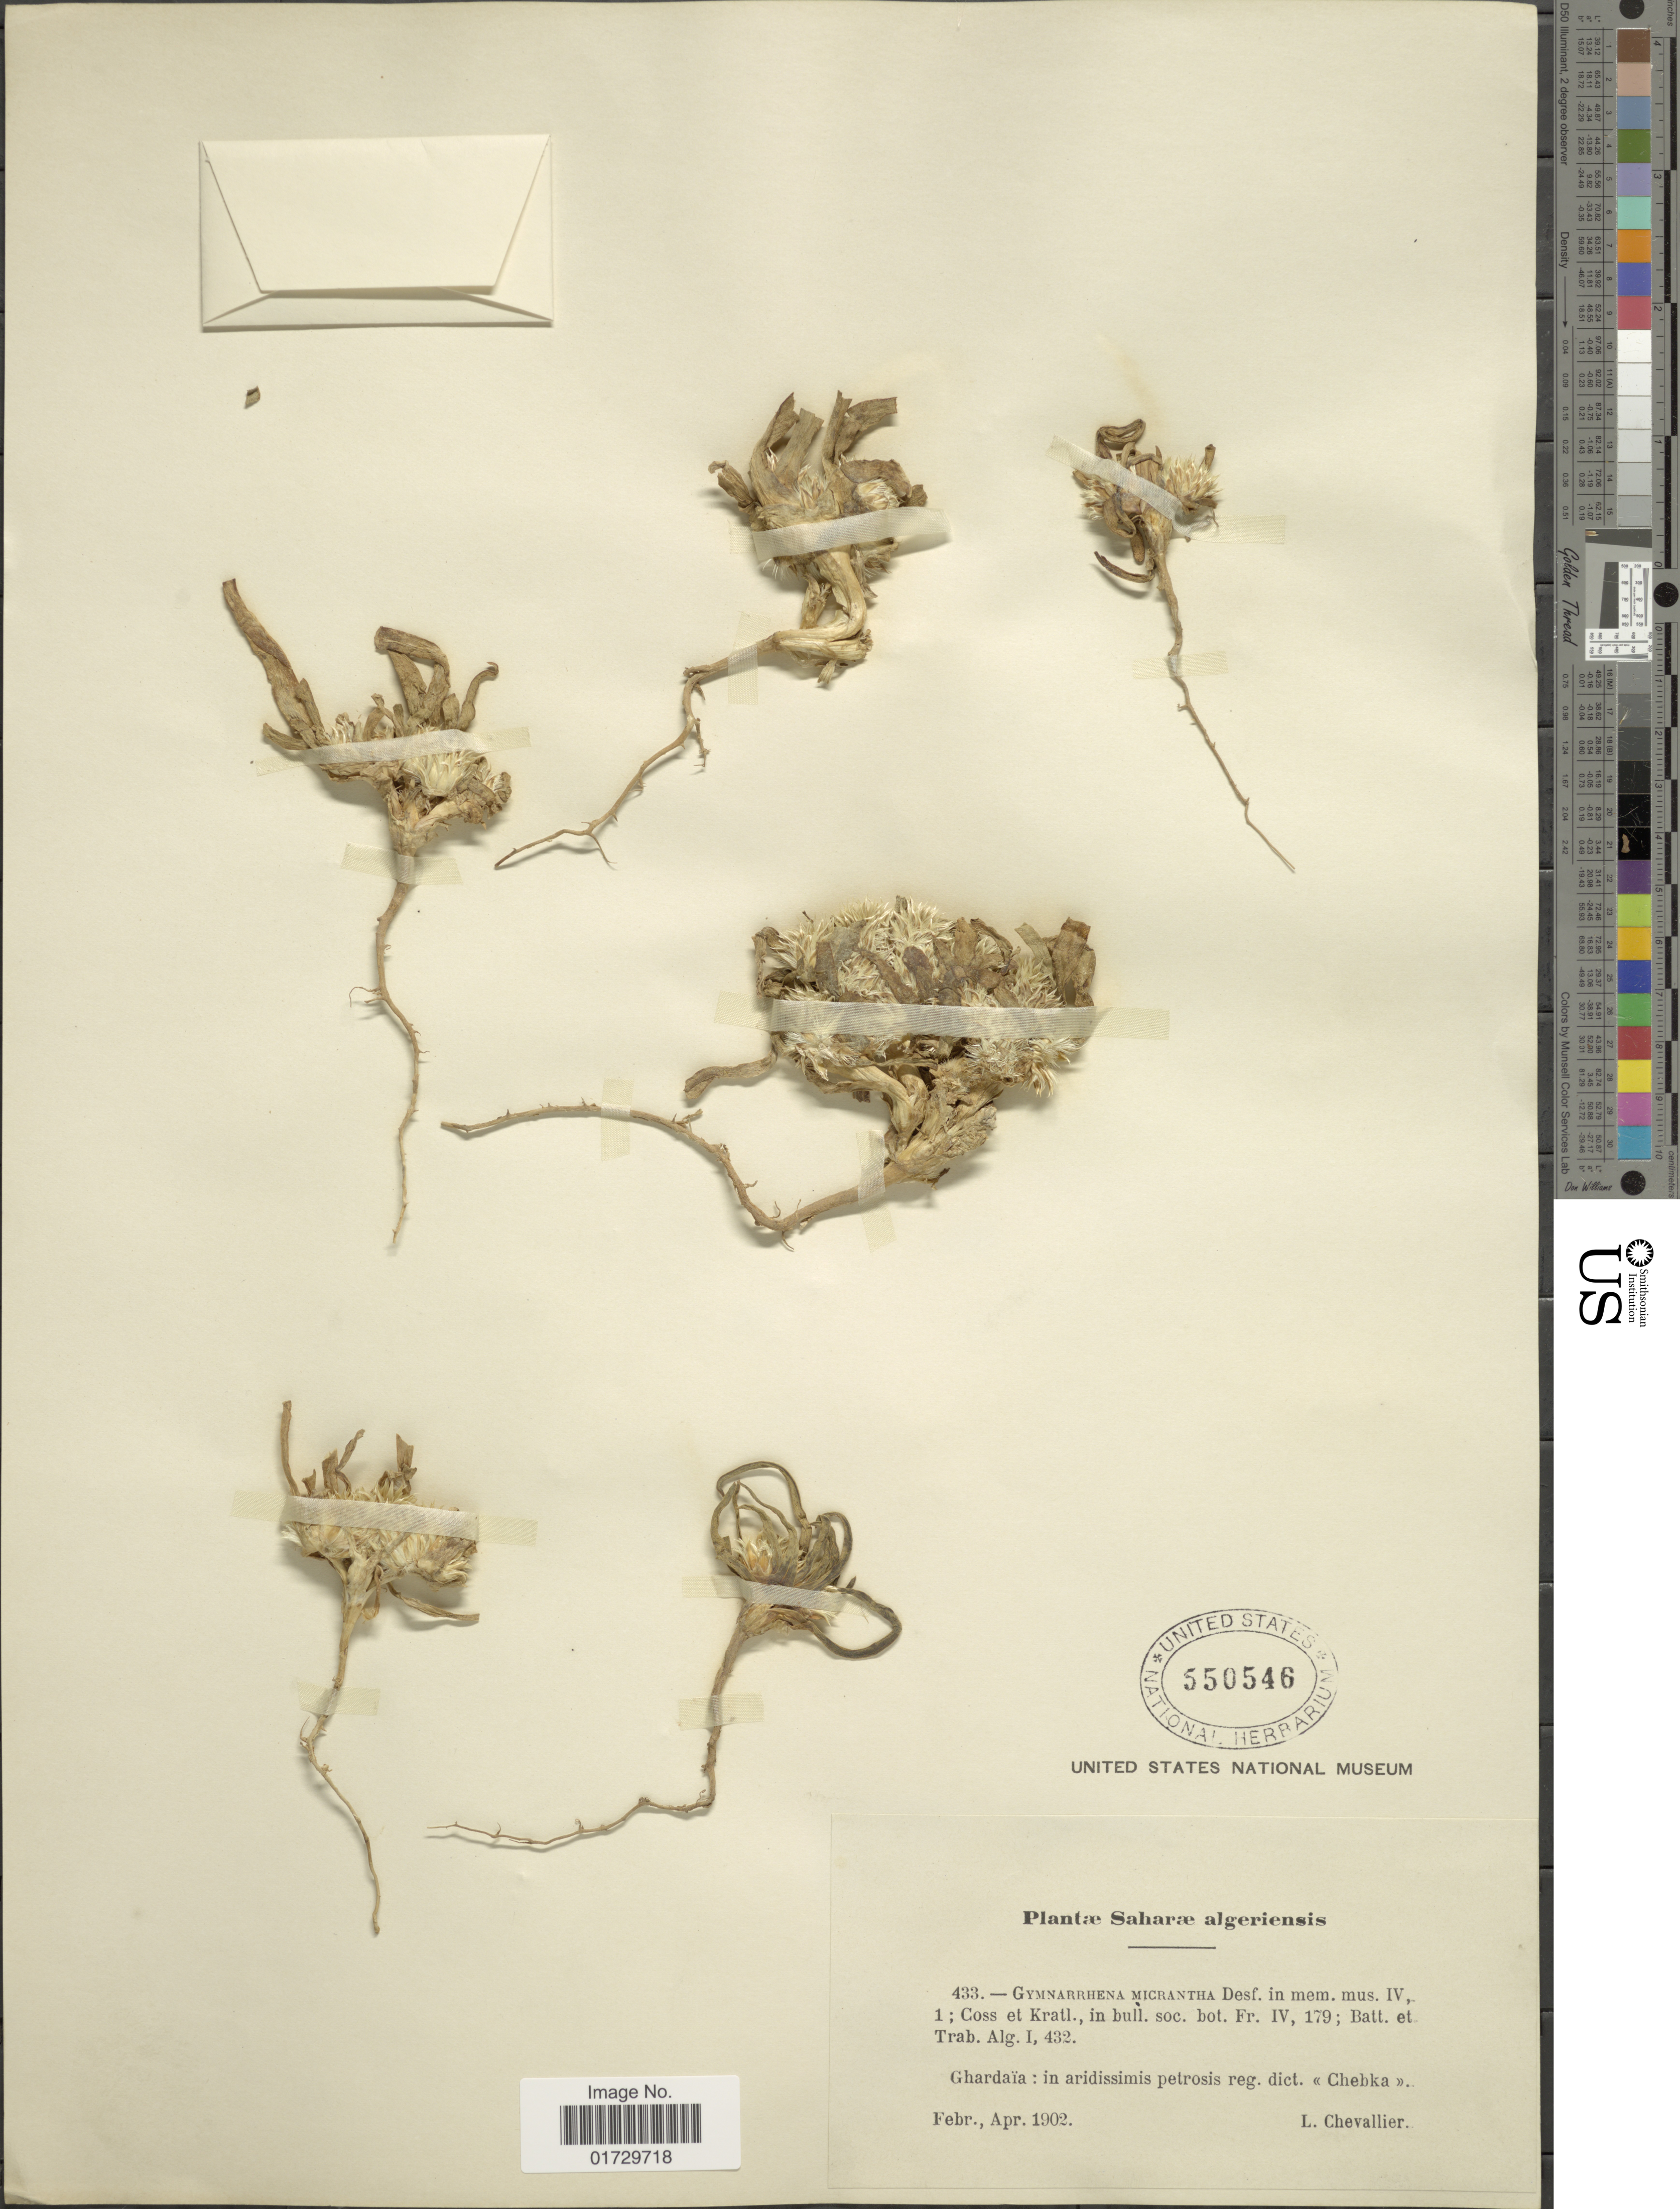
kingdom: Plantae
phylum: Tracheophyta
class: Magnoliopsida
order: Asterales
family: Asteraceae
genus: Gymnarrhena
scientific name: Gymnarrhena micrantha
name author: Desf.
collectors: L. Chevallier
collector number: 433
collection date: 1902-02/1902-04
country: Algeria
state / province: Ghardaïa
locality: In aridissimis petrosis reg. dict. <<Chebka>>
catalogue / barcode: US 550546